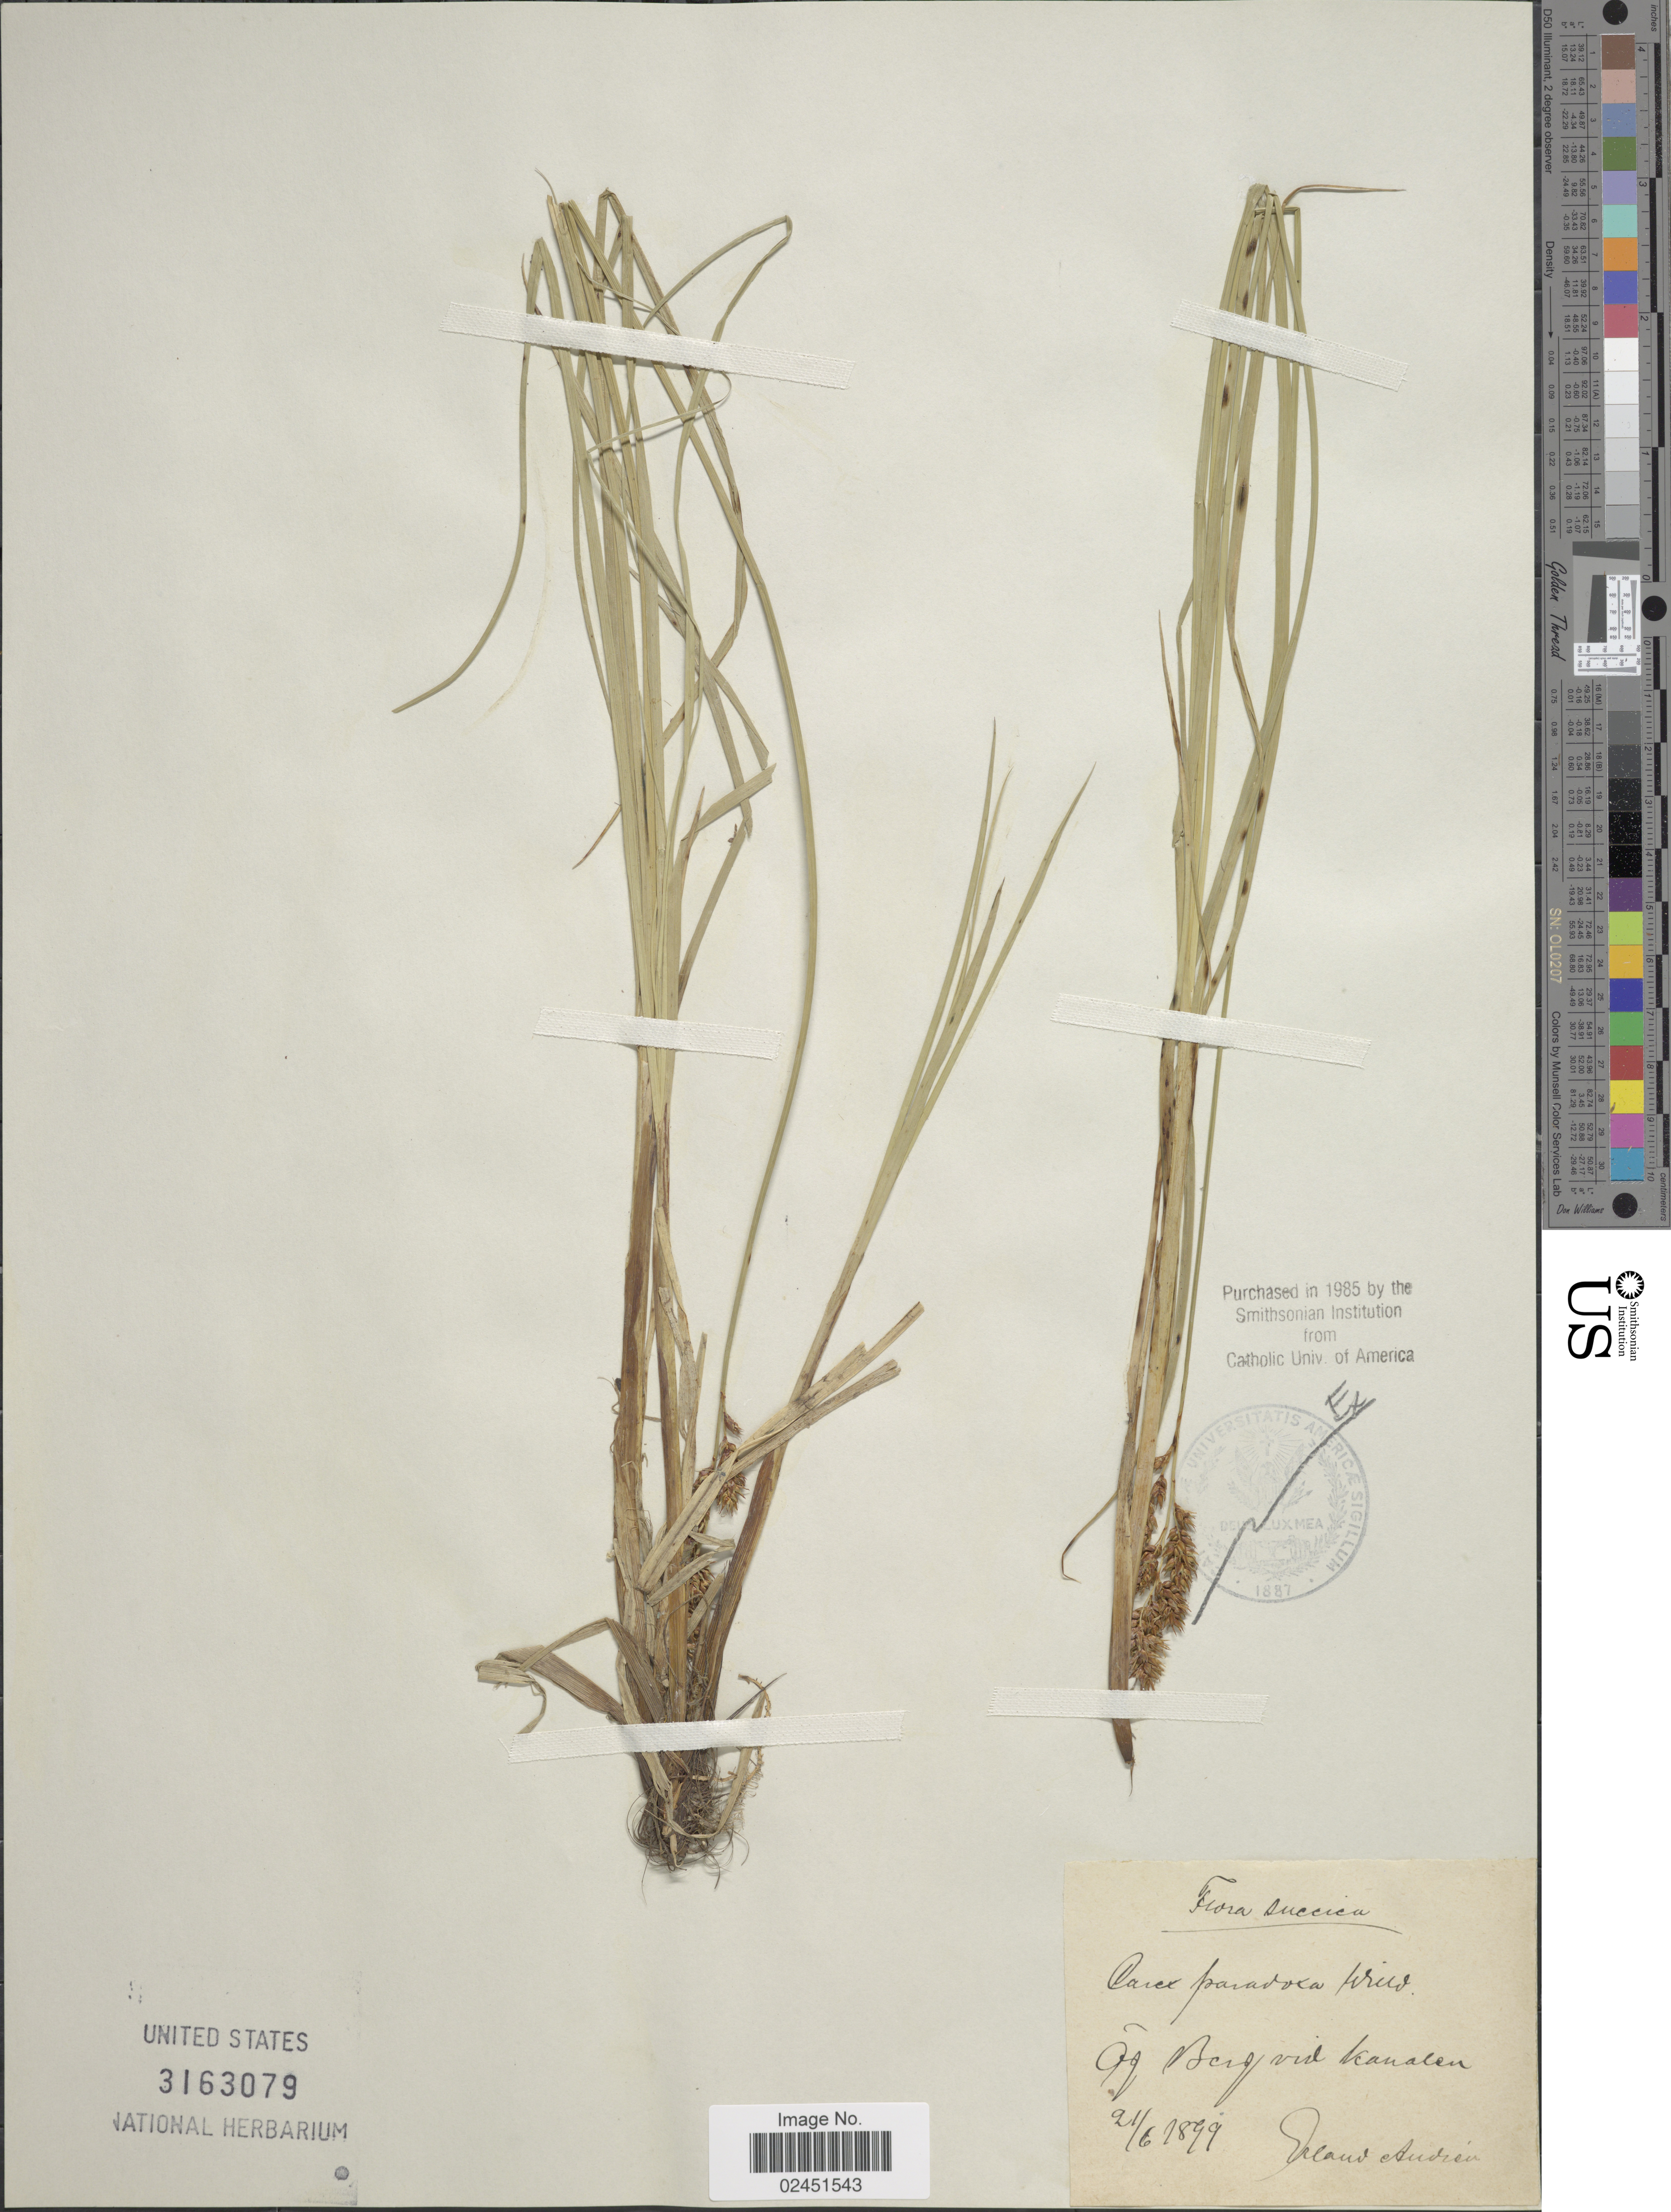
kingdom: Plantae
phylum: Tracheophyta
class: Liliopsida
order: Poales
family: Cyperaceae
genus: Carex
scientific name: Carex appropinquata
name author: Schumach.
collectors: E. Audien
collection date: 1899-06-21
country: Sweden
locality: Suecica. Og Berg vid kanalen.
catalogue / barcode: US 3163079